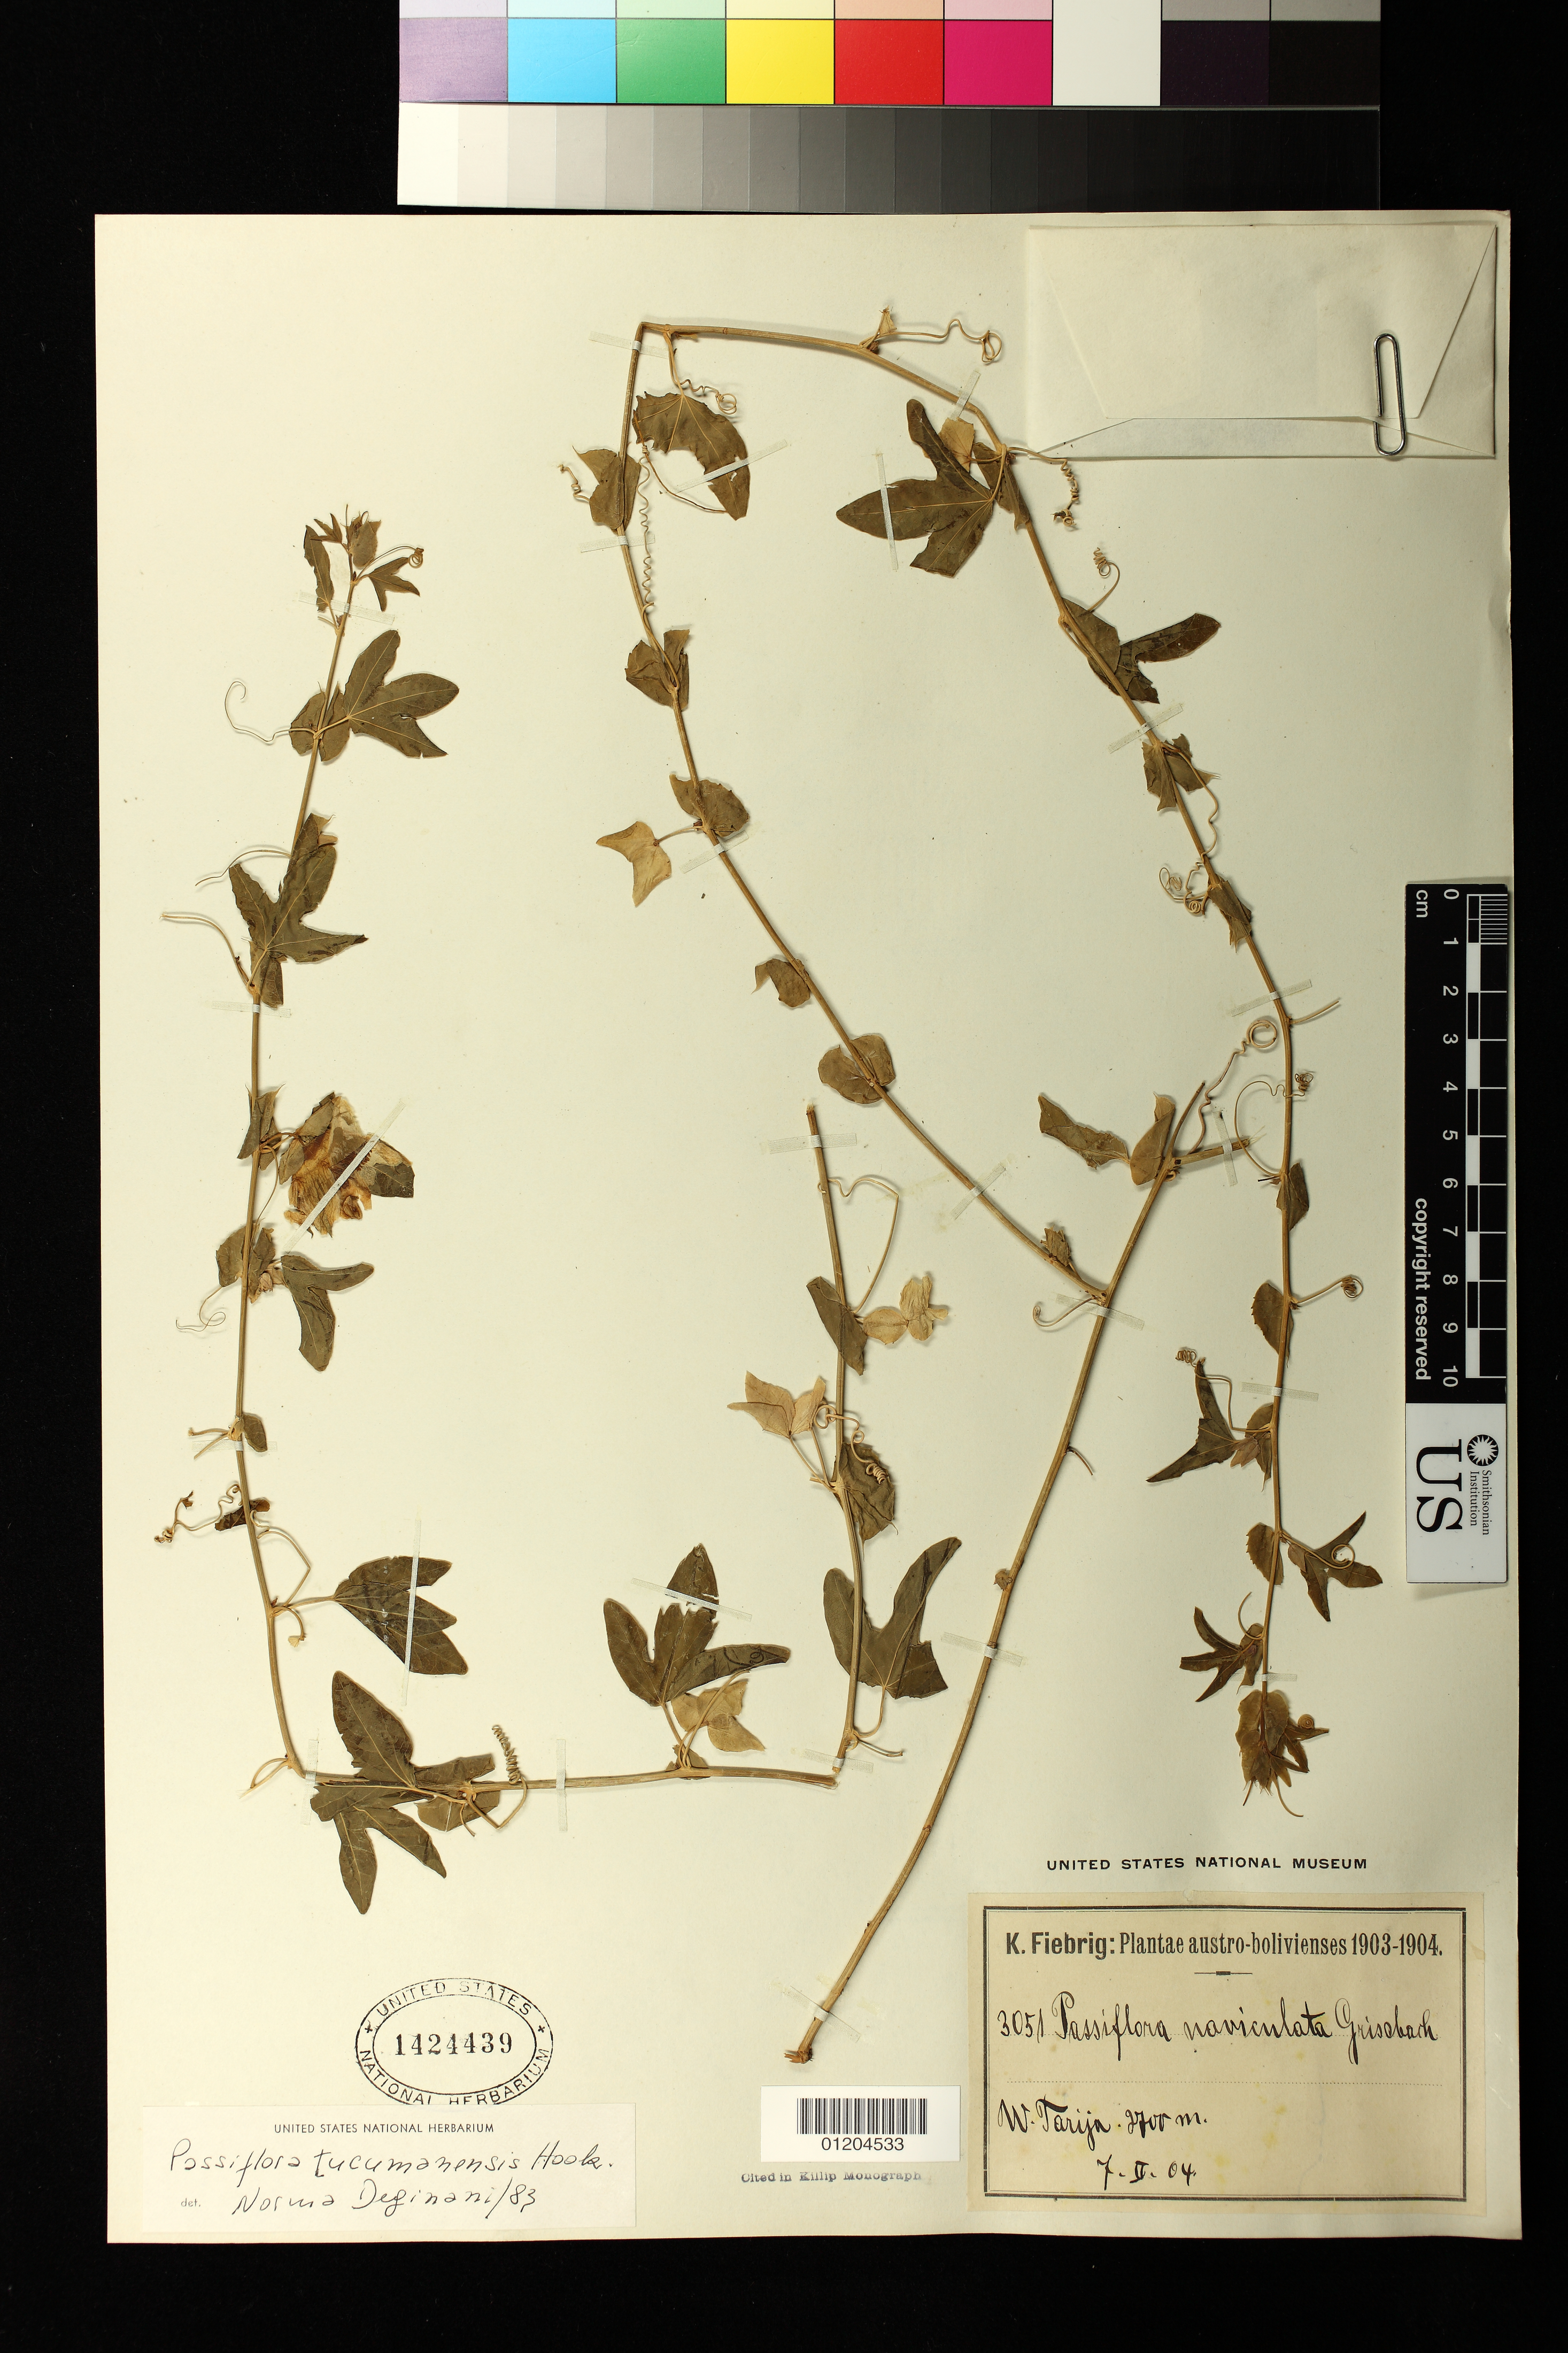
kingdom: Plantae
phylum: Tracheophyta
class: Magnoliopsida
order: Malpighiales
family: Passifloraceae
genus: Passiflora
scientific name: Passiflora tucumanensis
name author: Hook.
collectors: K. Fiebrig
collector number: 3051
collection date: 1904-02-07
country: Bolivia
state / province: Tarija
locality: West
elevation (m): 2700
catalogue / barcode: US 1424439